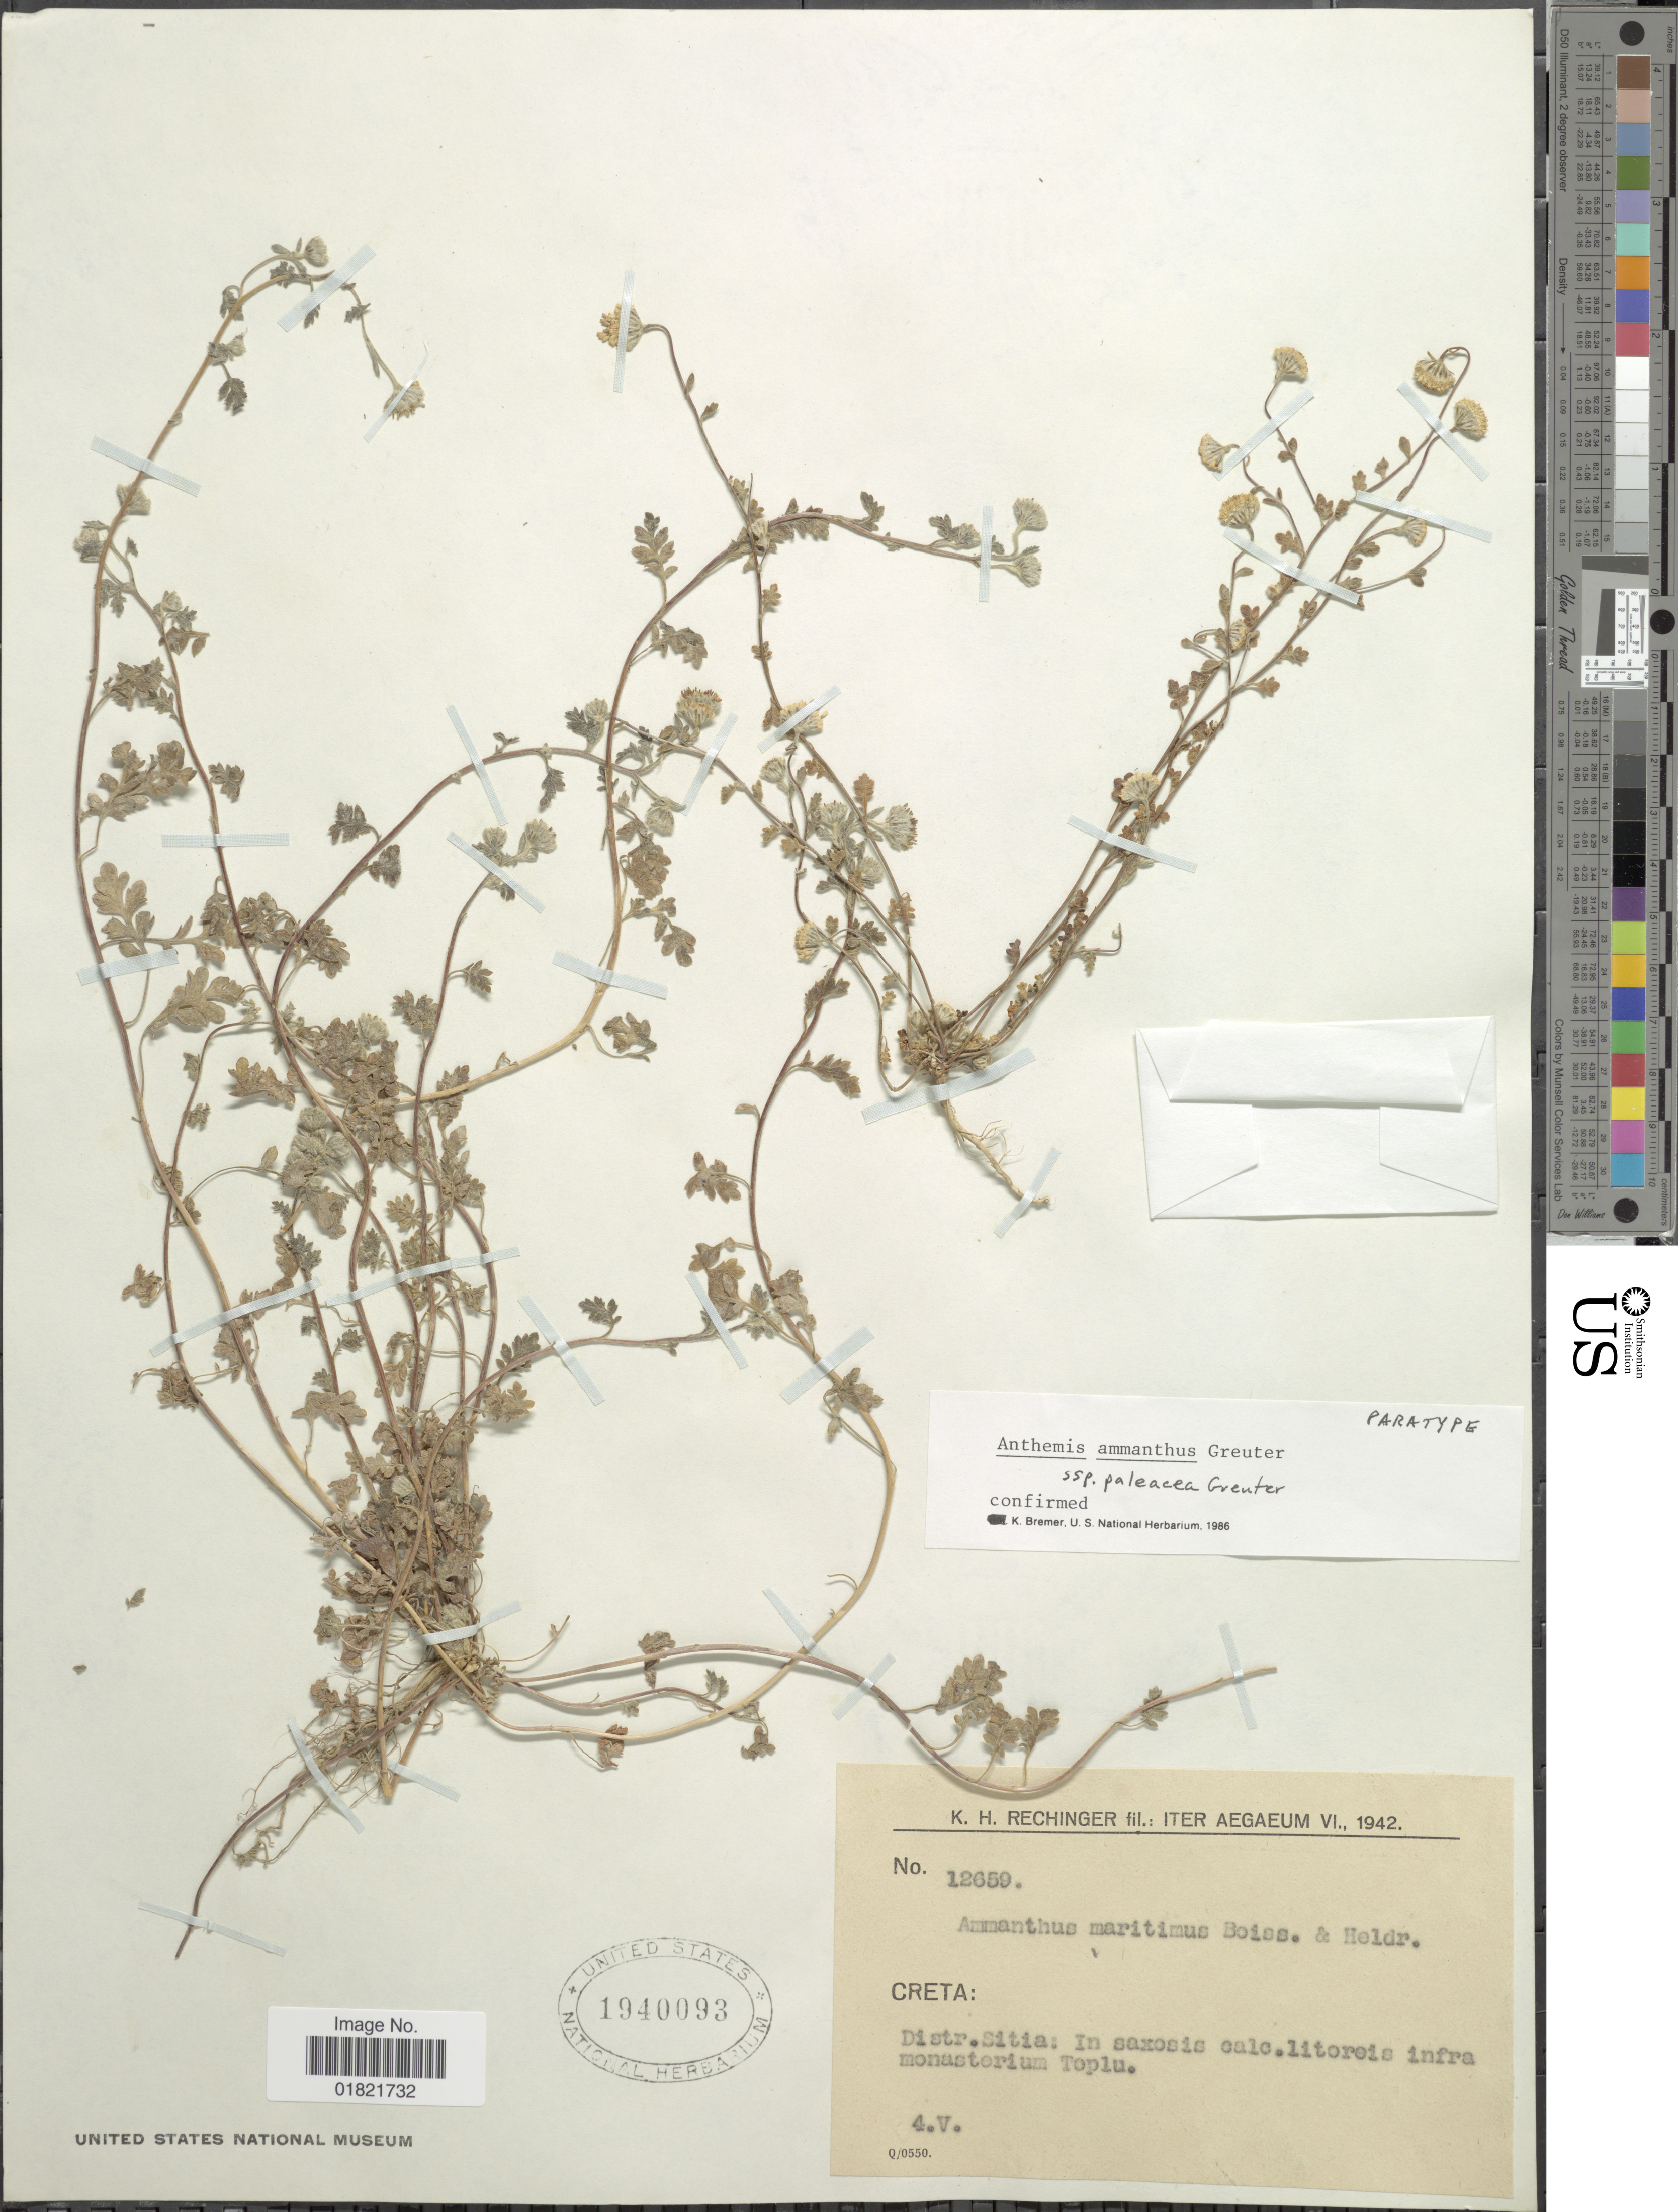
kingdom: Plantae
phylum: Tracheophyta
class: Magnoliopsida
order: Asterales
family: Asteraceae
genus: Anthemis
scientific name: Anthemis ammanthus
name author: Greuter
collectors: K. H. Rechinger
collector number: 12659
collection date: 1942-05-04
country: Greece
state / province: Crete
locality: Creta: Distr. Sitia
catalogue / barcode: US 1940093